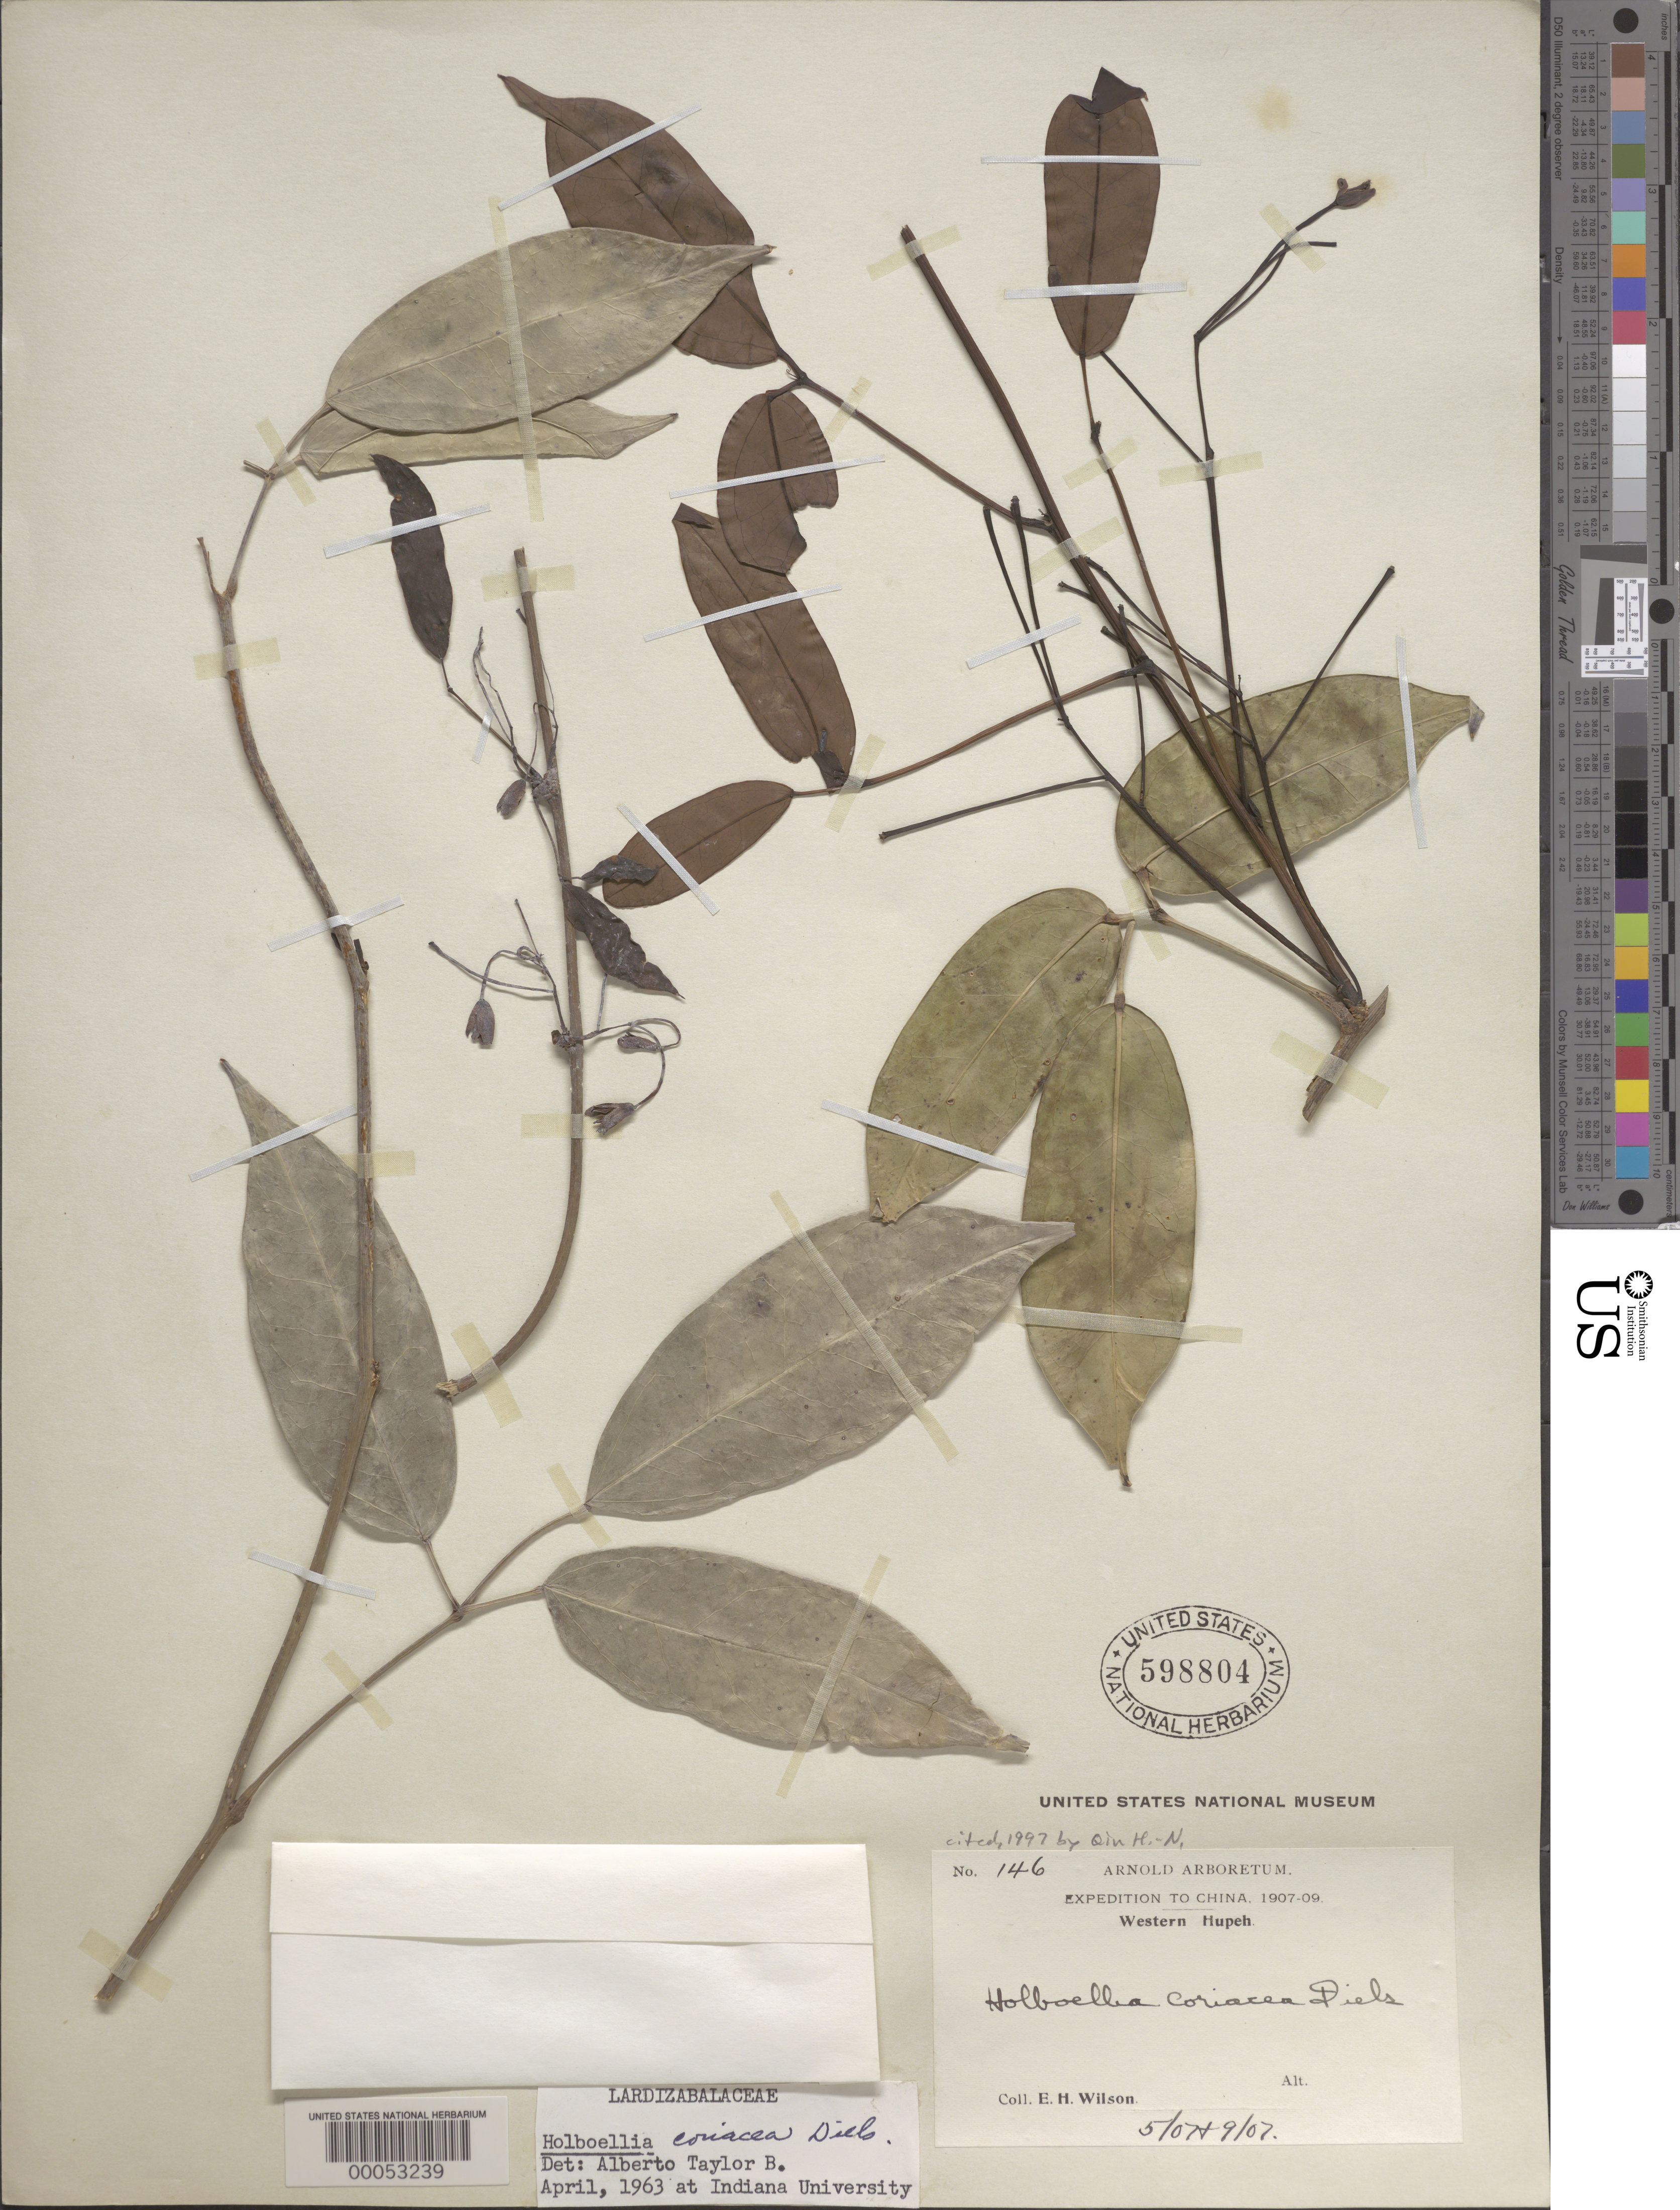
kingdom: Plantae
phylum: Tracheophyta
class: Magnoliopsida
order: Ranunculales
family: Lardizabalaceae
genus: Stauntonia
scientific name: Stauntonia coriacea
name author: (Diels) Christenh.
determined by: Strong, Mark T., (BOT), Smithsonian Institution - National Museum of Natural History (UNITED STATES)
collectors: E. H. Wilson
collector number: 146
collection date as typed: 05 Jul 1907 and 09 Jul 1907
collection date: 1907-07-05,1907-07-09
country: China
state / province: Hubei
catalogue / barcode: US 598804